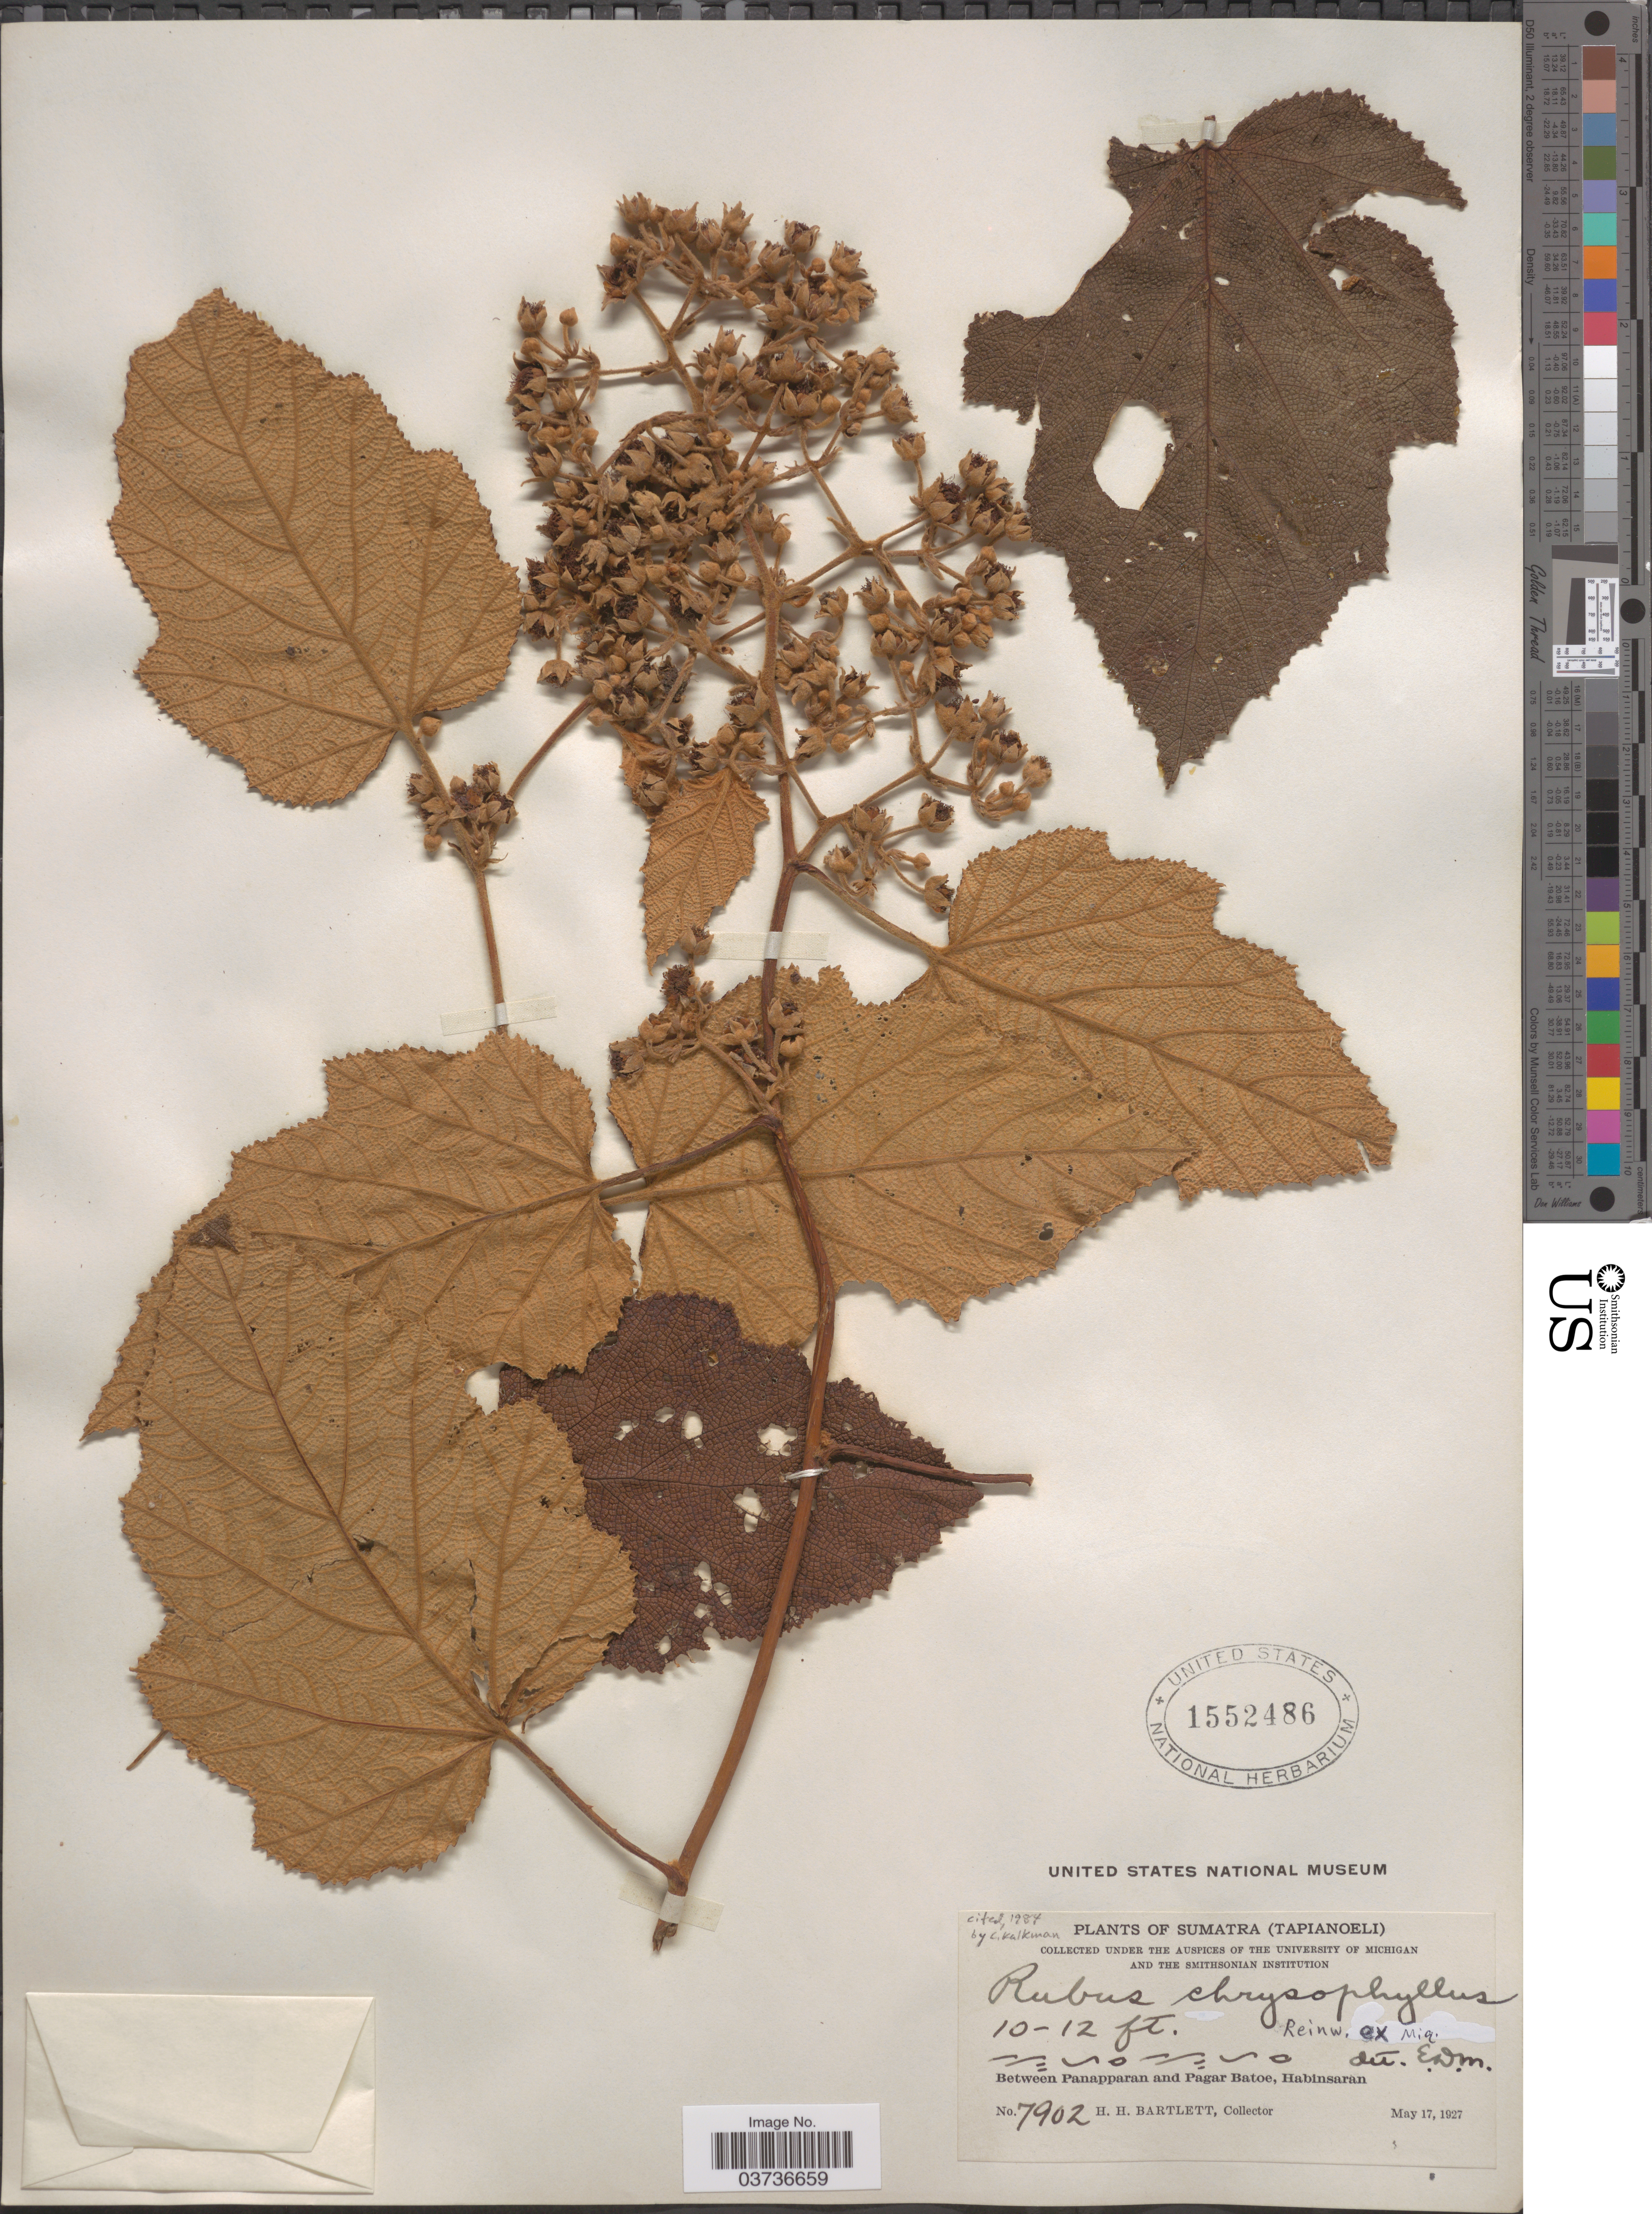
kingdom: Plantae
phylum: Tracheophyta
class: Magnoliopsida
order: Rosales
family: Rosaceae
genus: Rubus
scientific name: Rubus chrysophyllus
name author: Reinw. ex Miq.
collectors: H. H. Bartlett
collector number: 7902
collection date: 1927-05-17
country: Indonesia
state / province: Sumatra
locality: (Tapianoeli). Between Panapparan and Pagar Batoe, Habinsaran.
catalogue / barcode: US 1552486